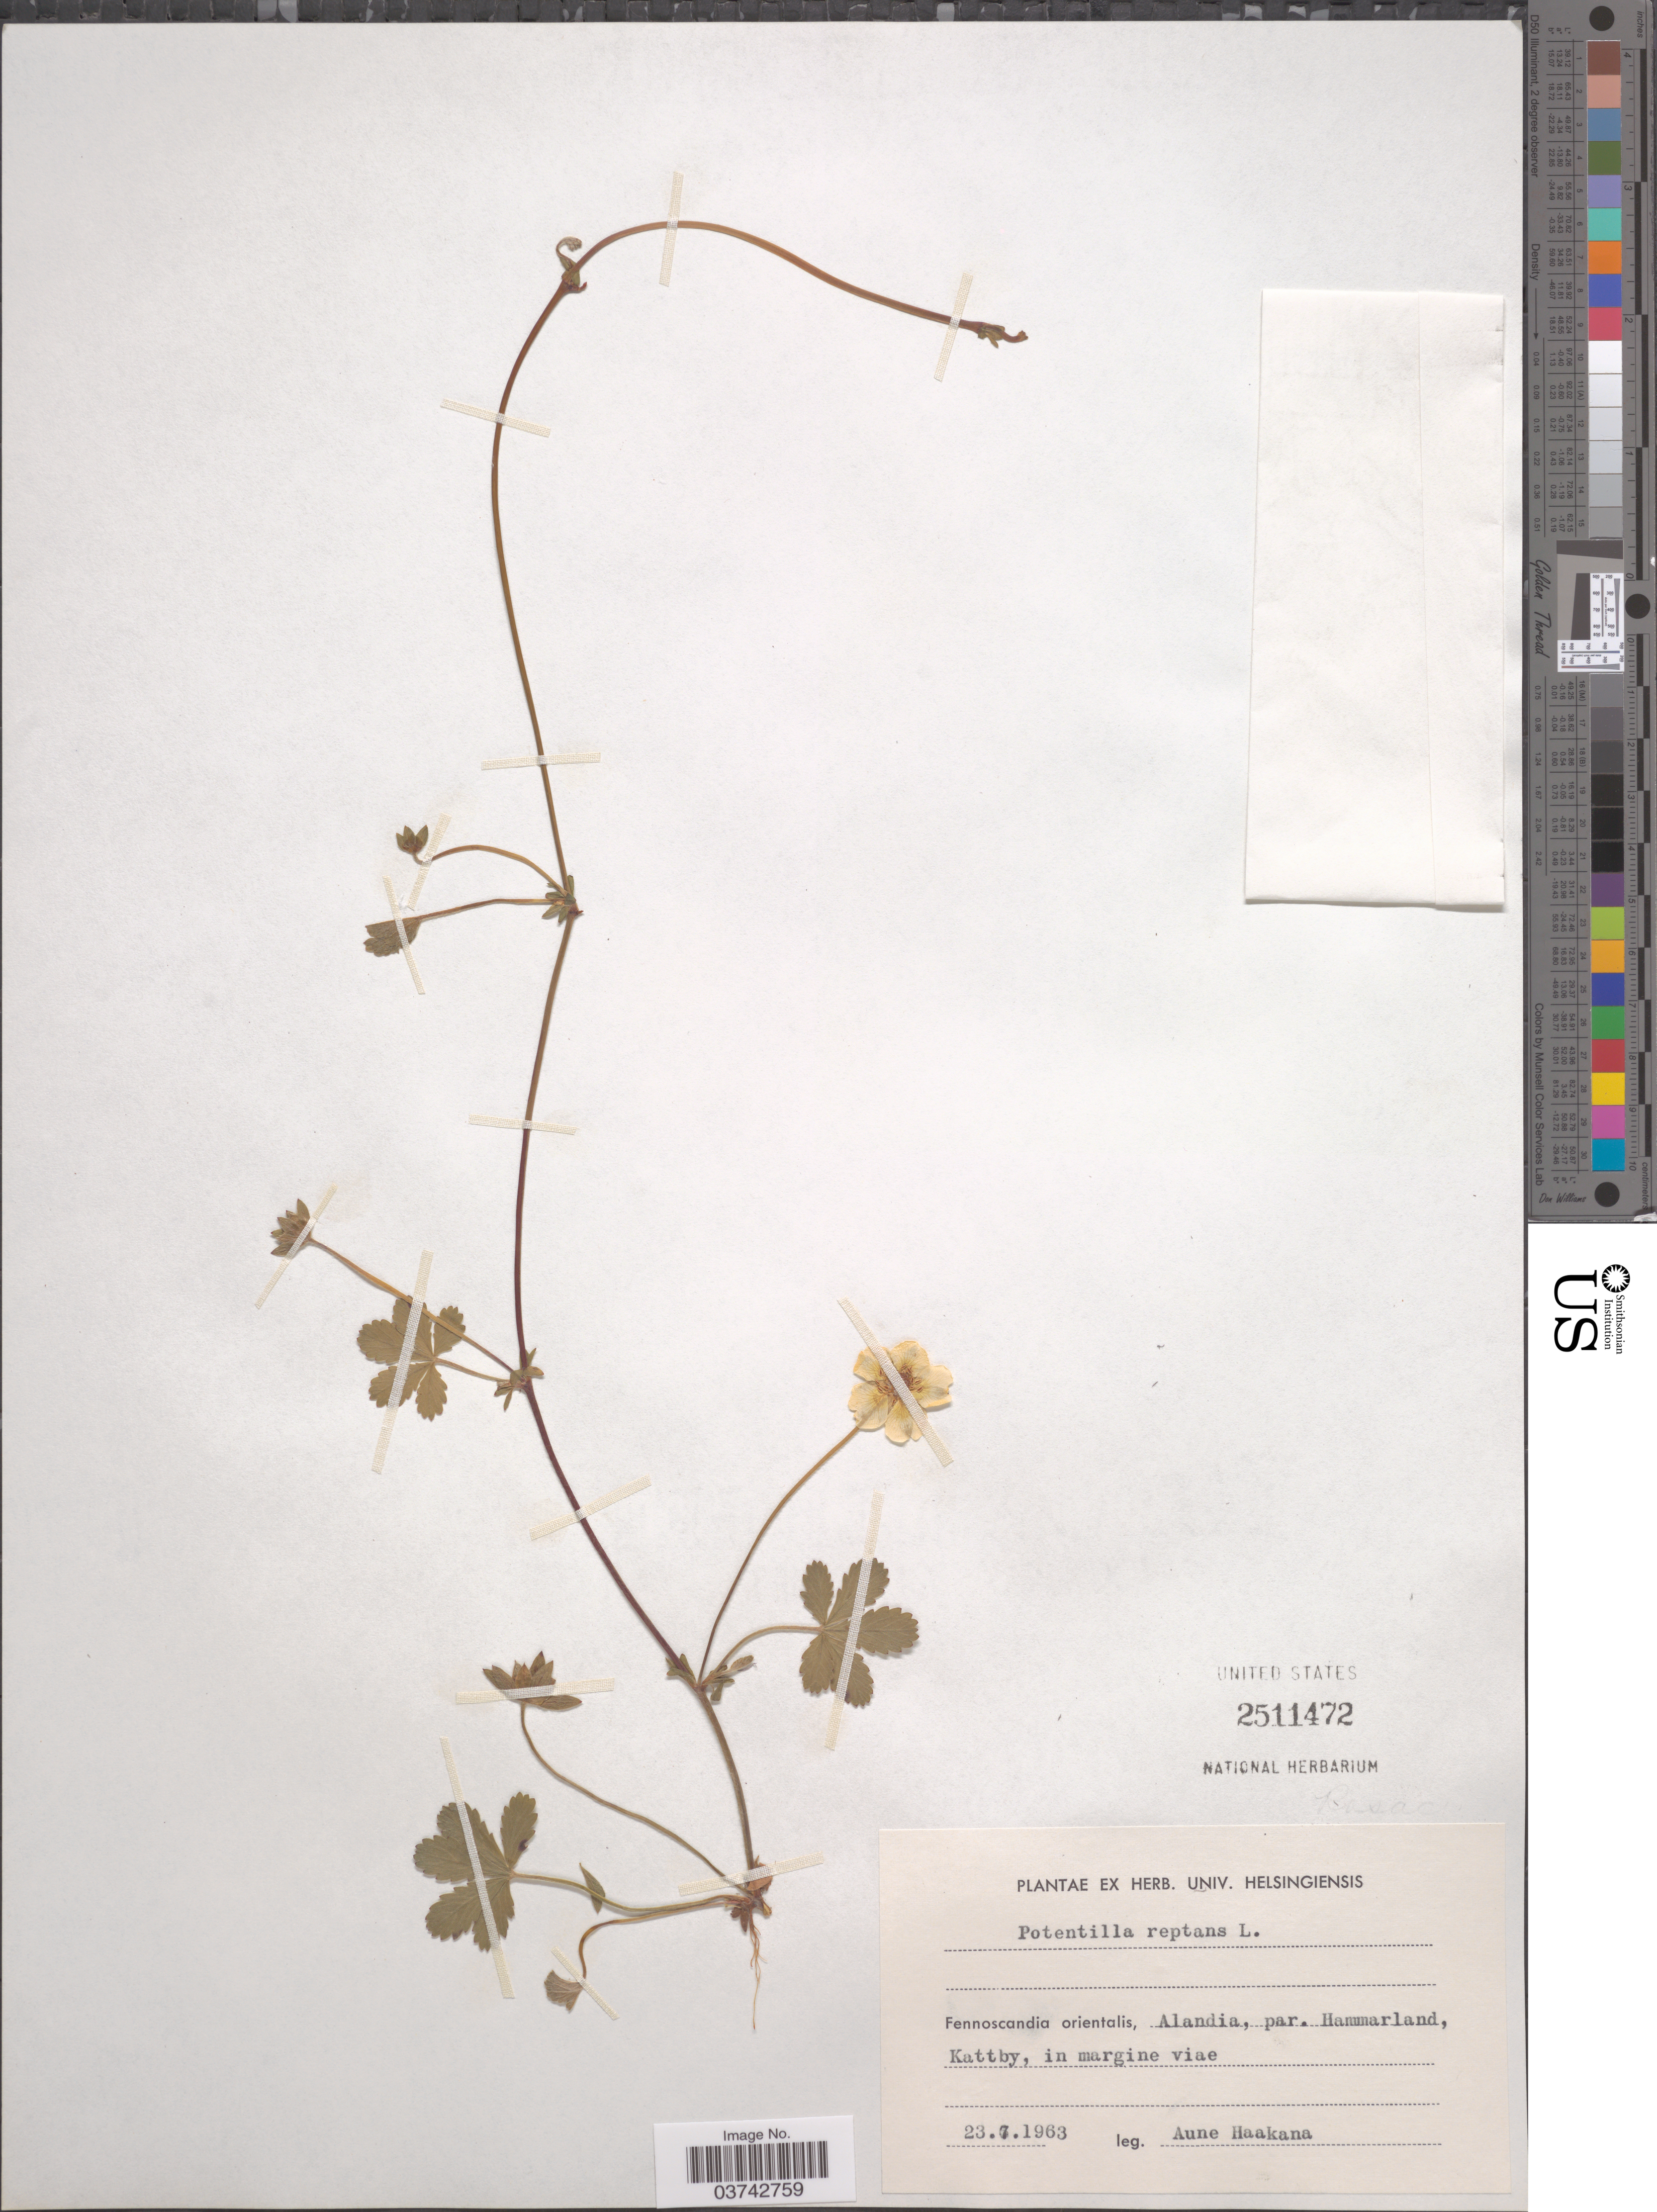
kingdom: Plantae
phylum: Tracheophyta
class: Magnoliopsida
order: Rosales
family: Rosaceae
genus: Potentilla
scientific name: Potentilla reptans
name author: L.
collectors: A. Haakana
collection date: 1963-07-23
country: Finland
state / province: Ahvenanmaa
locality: Fennoscandia orientalis, Alandia, par. Hammarland, Kattby, in margine viæ.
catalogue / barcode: US 2511472